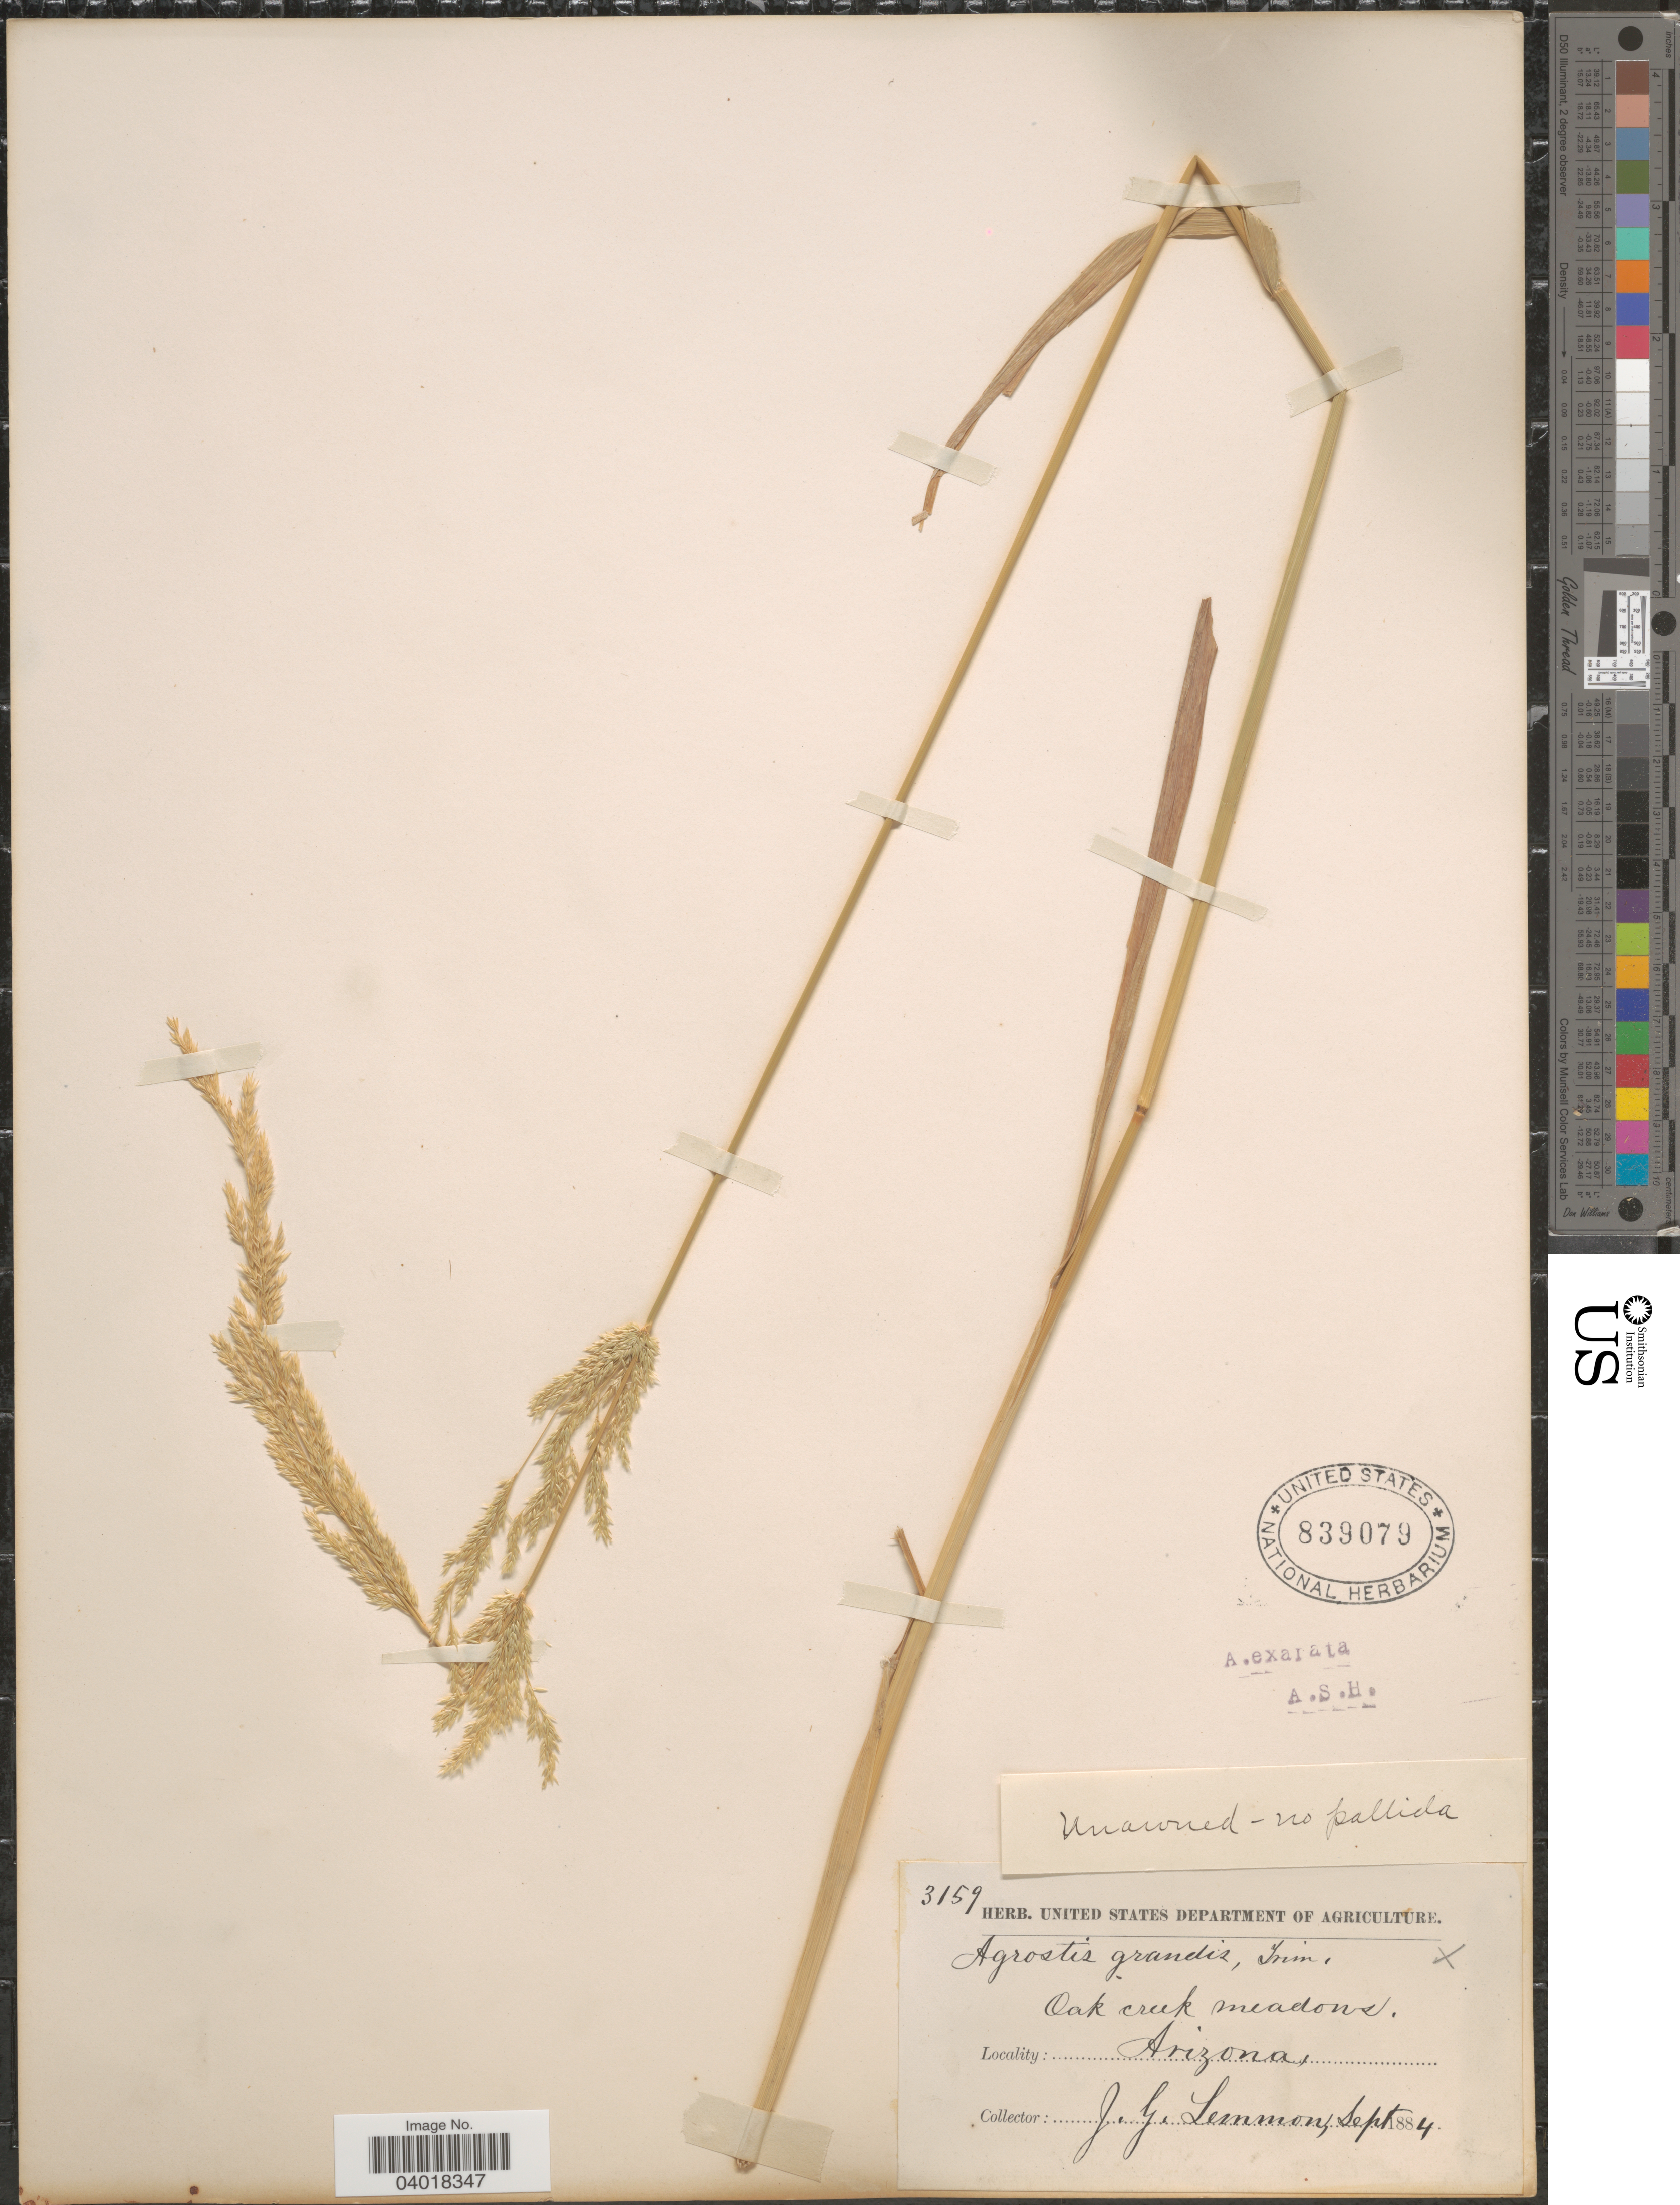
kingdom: Plantae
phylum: Tracheophyta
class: Liliopsida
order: Poales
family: Poaceae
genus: Agrostis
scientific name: Agrostis exarata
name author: Trin.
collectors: J. Lemmon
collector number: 3159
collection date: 1884-09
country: United States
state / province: Arizona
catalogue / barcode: US 839079